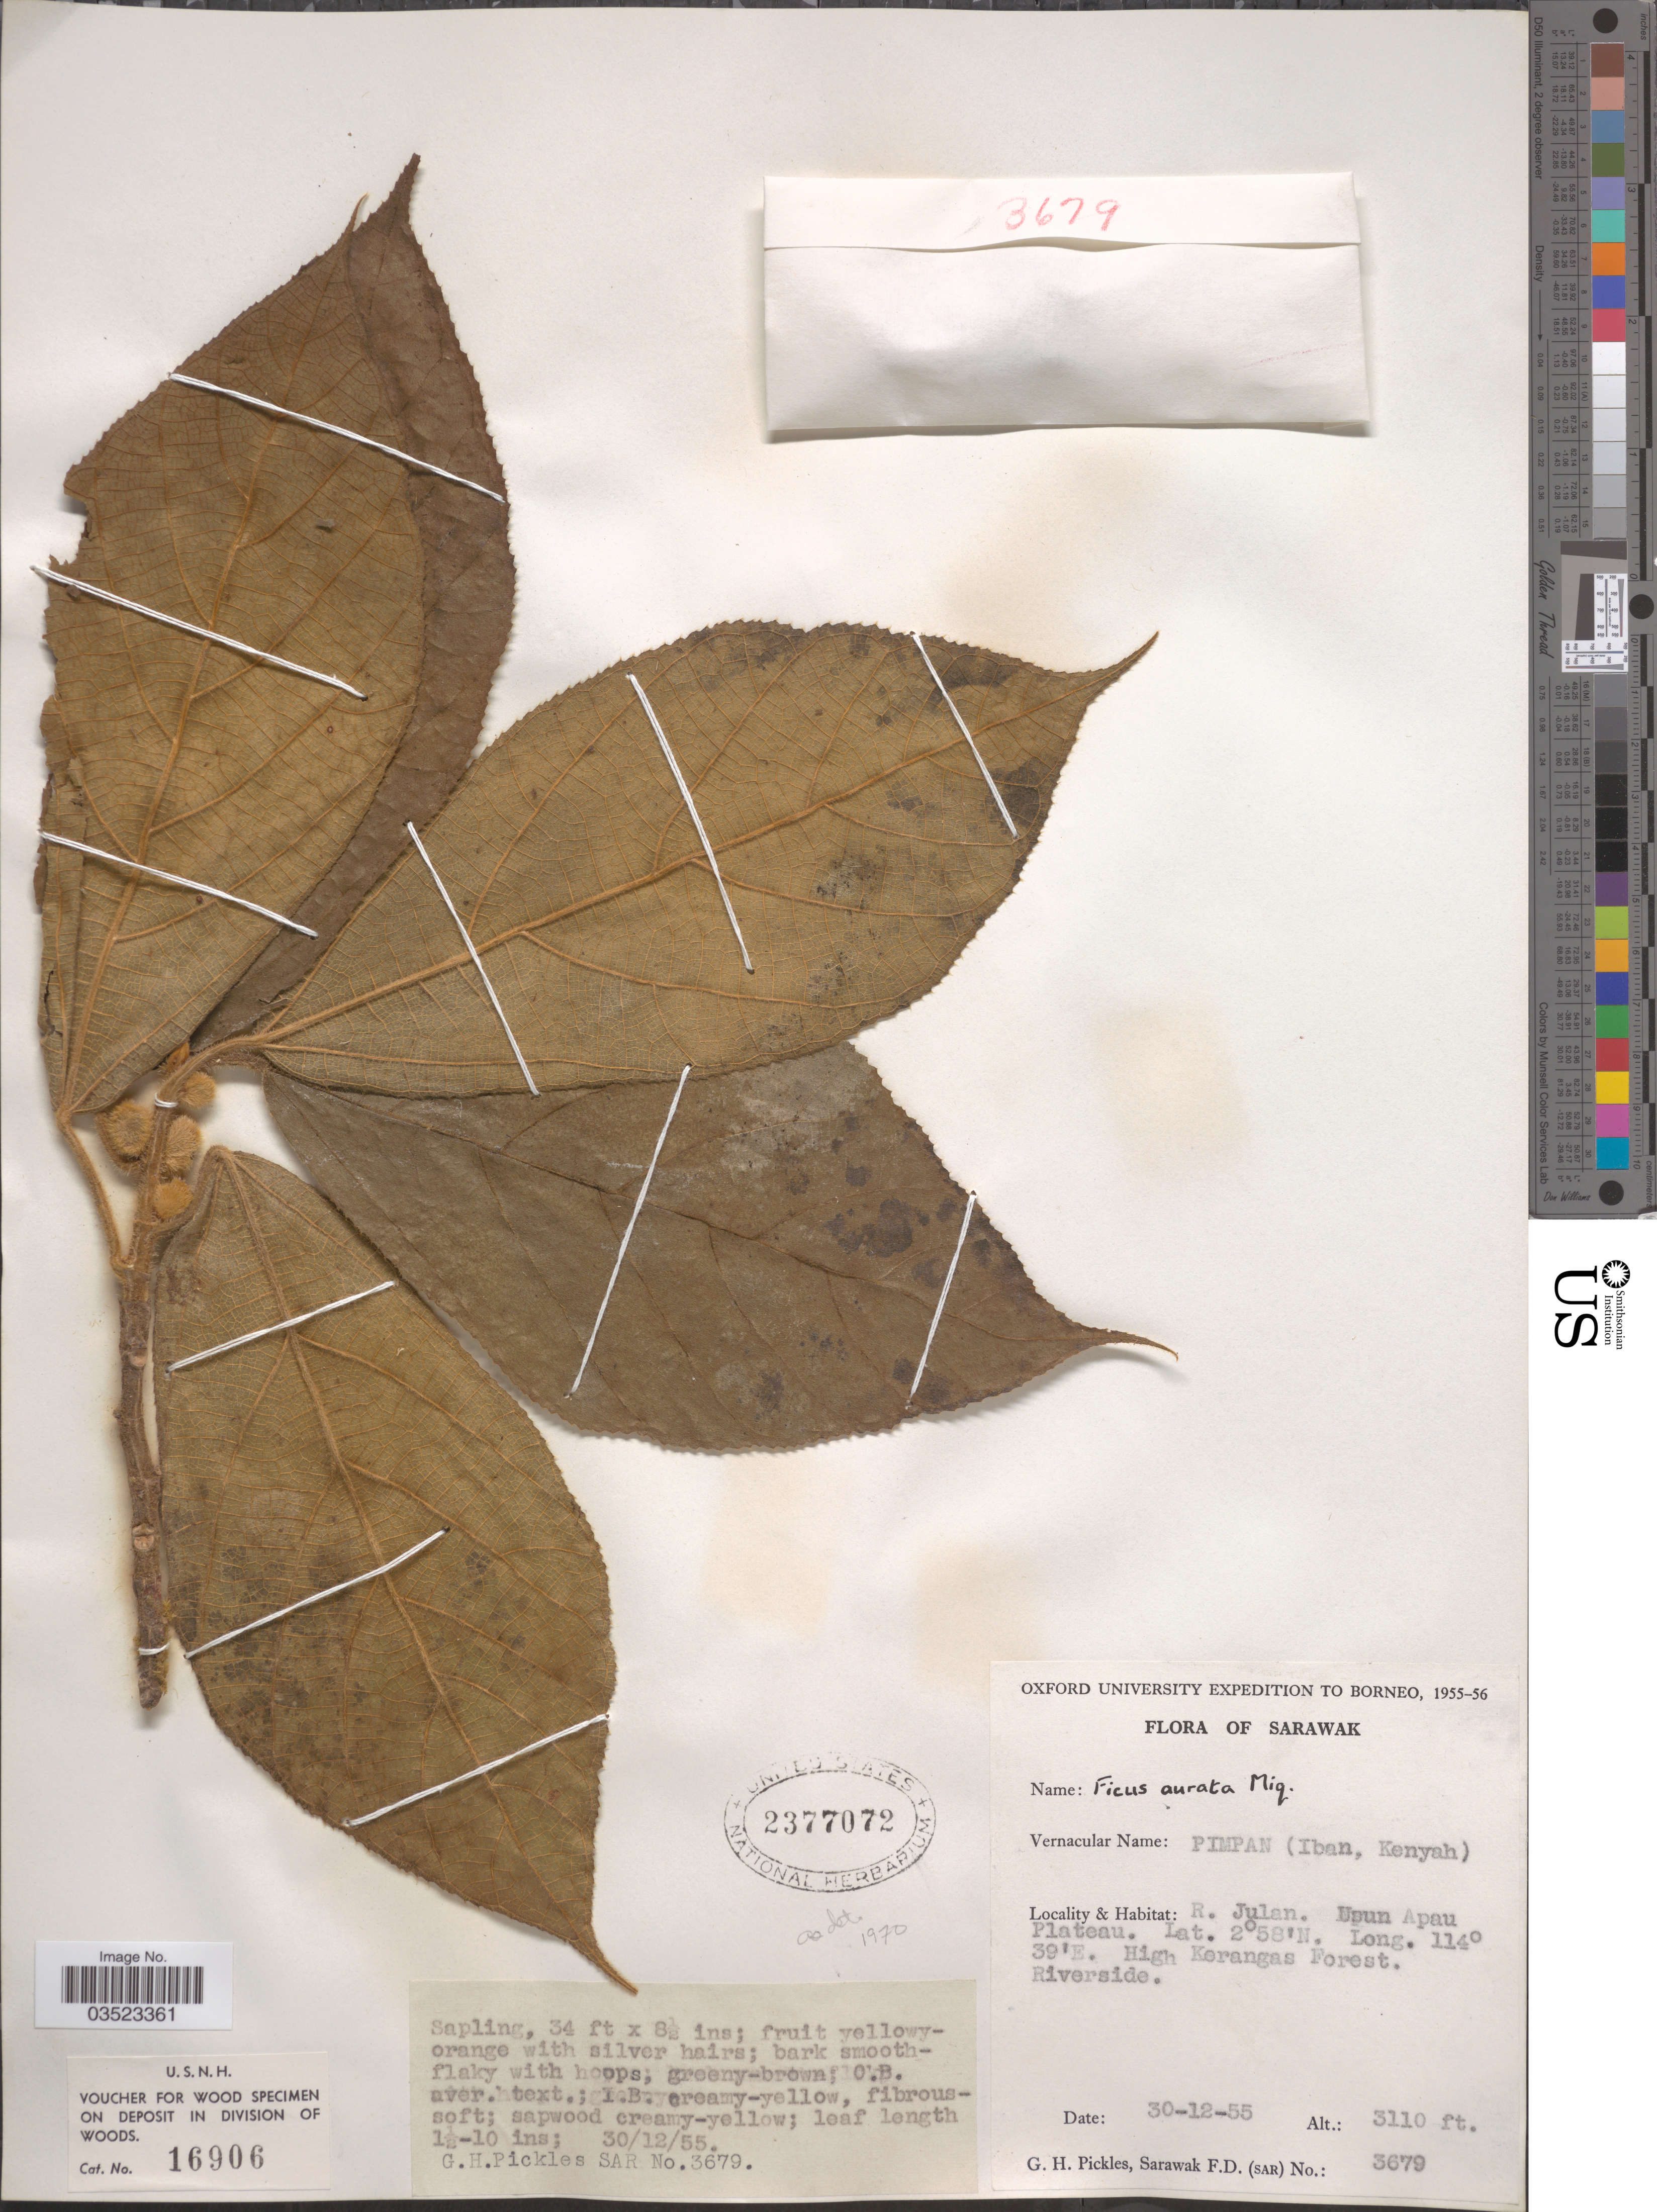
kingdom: Plantae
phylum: Tracheophyta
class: Magnoliopsida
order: Rosales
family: Moraceae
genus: Ficus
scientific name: Ficus aurata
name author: (Miq.) Miq.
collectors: G. Pickles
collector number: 3679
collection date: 1955-12-30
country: Malaysia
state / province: Sarawak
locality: Borneo. R. Julan. Usun Apau Plateau. High Kerangas Forest. Riverside.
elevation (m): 948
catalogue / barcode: US 2377072